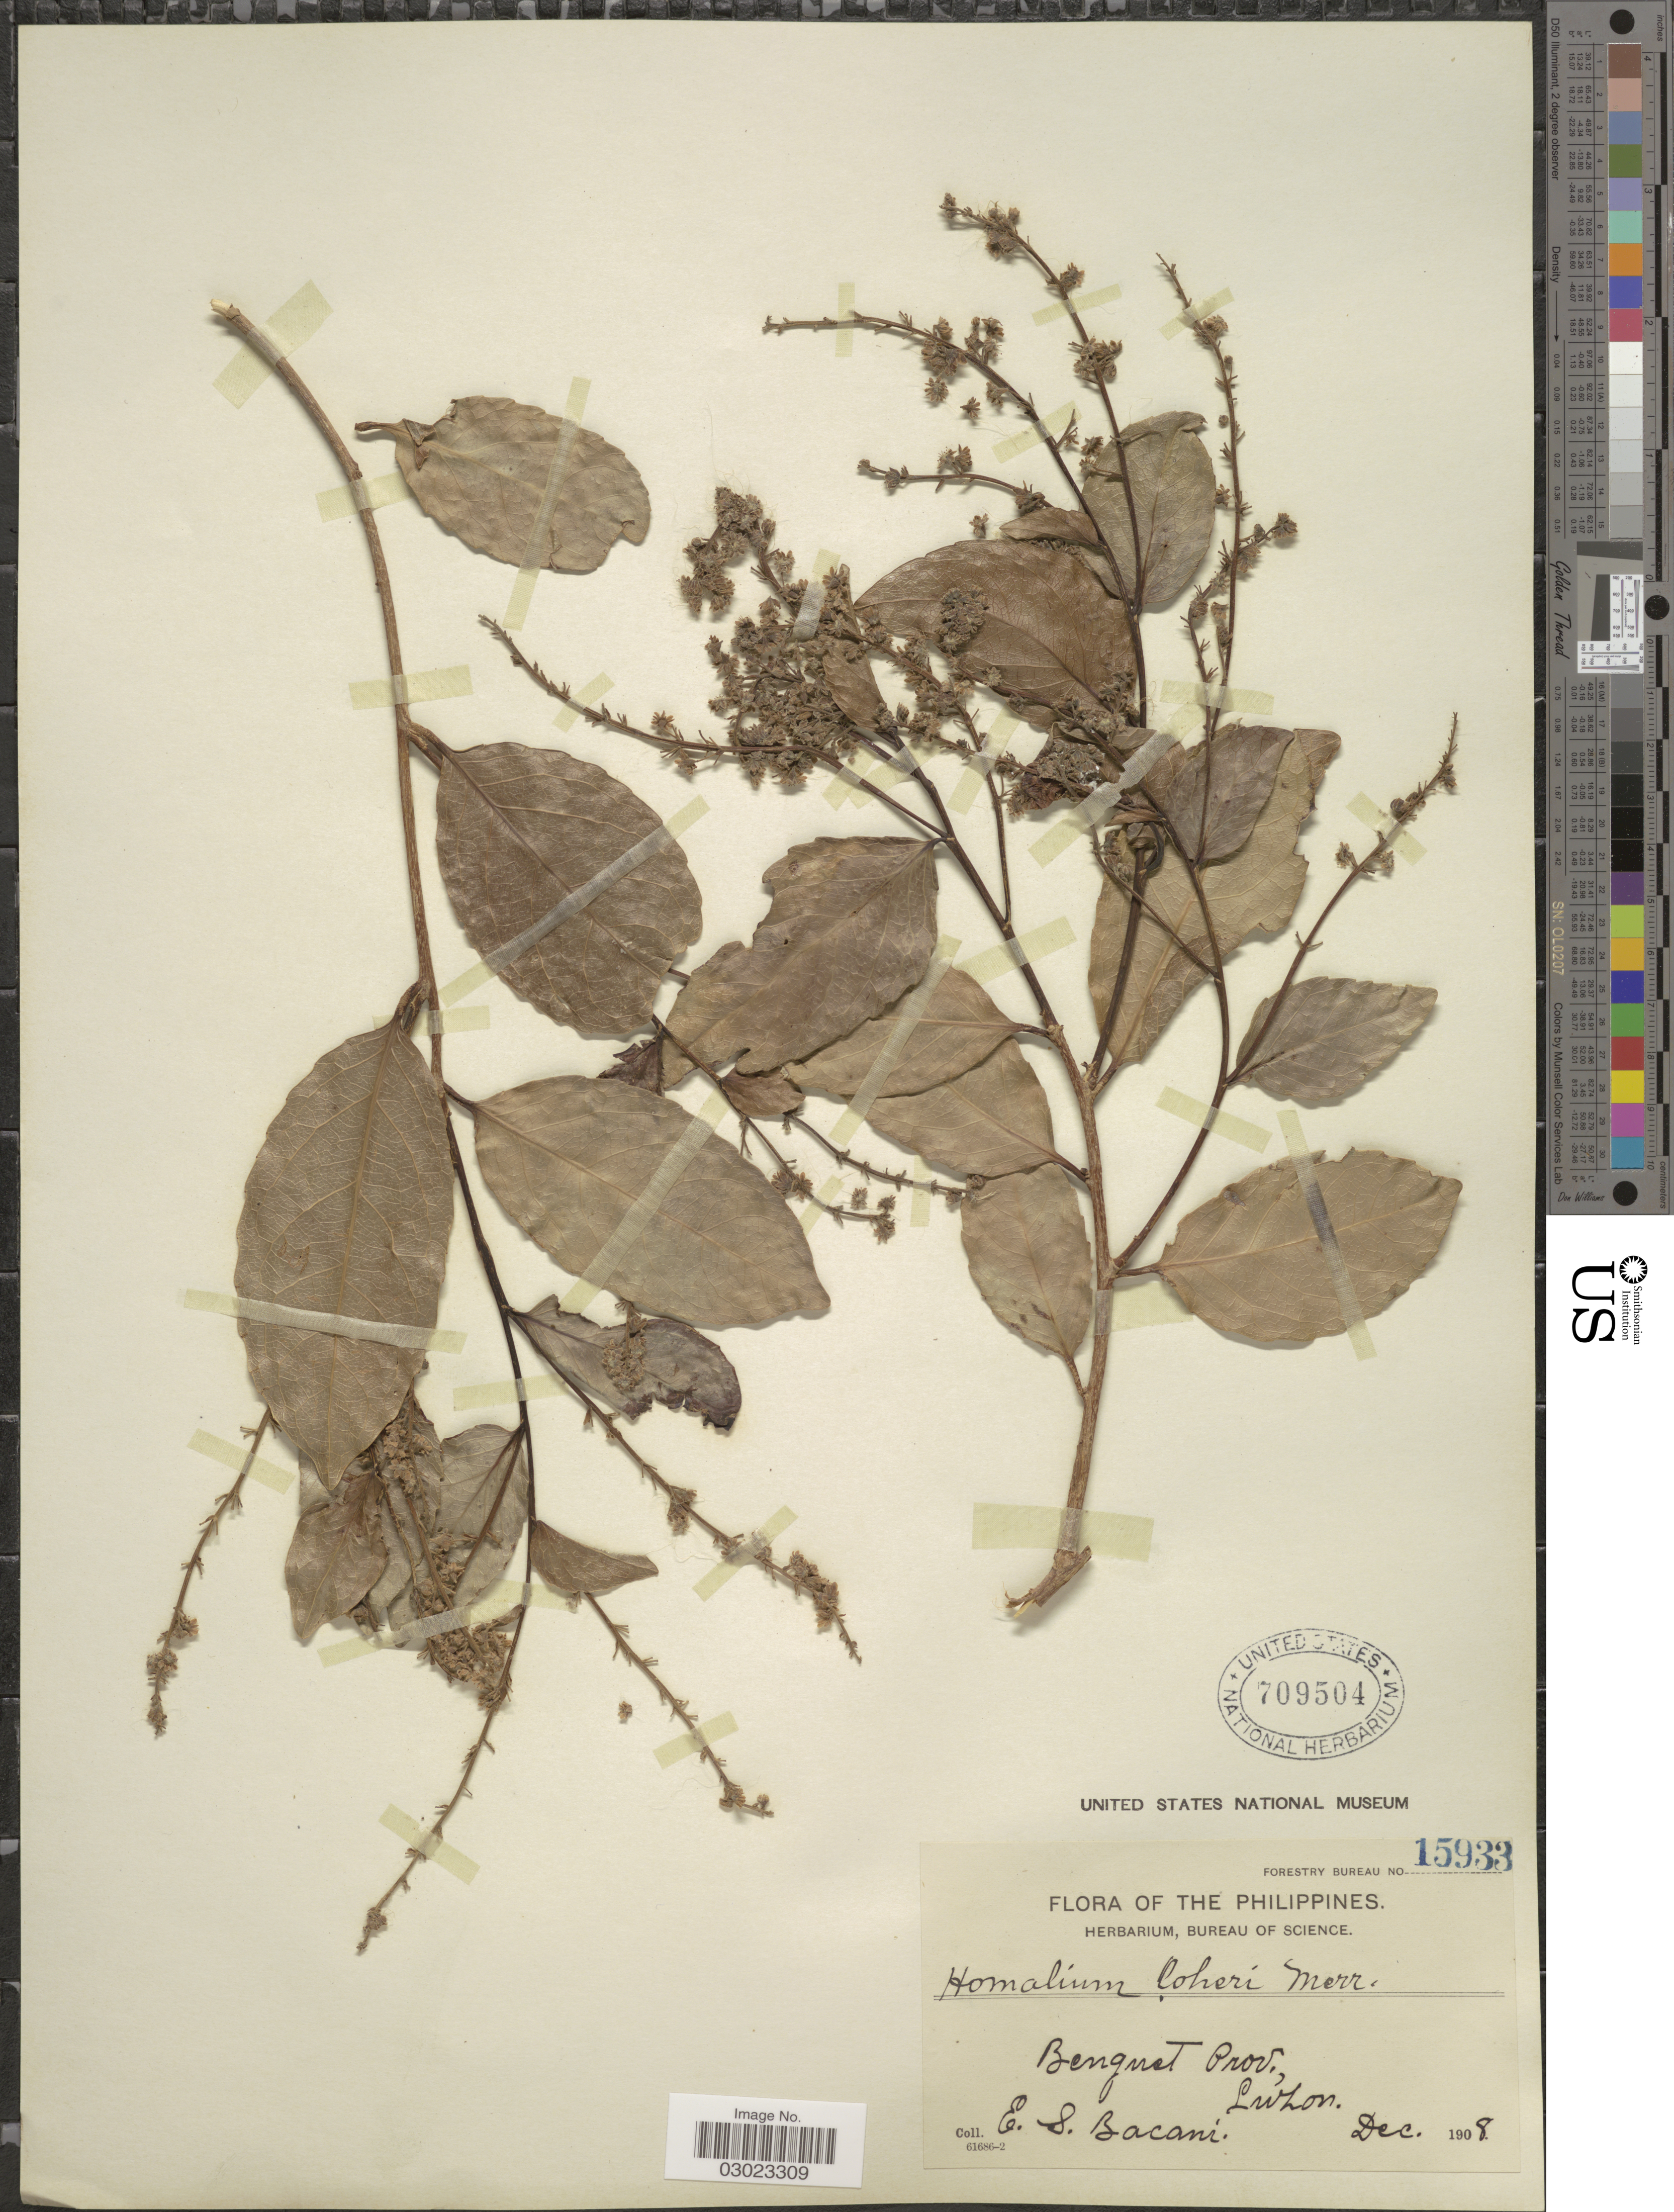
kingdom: Plantae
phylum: Tracheophyta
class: Magnoliopsida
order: Malpighiales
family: Salicaceae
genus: Homalium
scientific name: Homalium loheri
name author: Merr.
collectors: E. Bacani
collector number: Forestry Bureau 15933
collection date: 1908-12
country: Philippines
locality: Benguet Prov., Luzon.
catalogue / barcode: US 709504